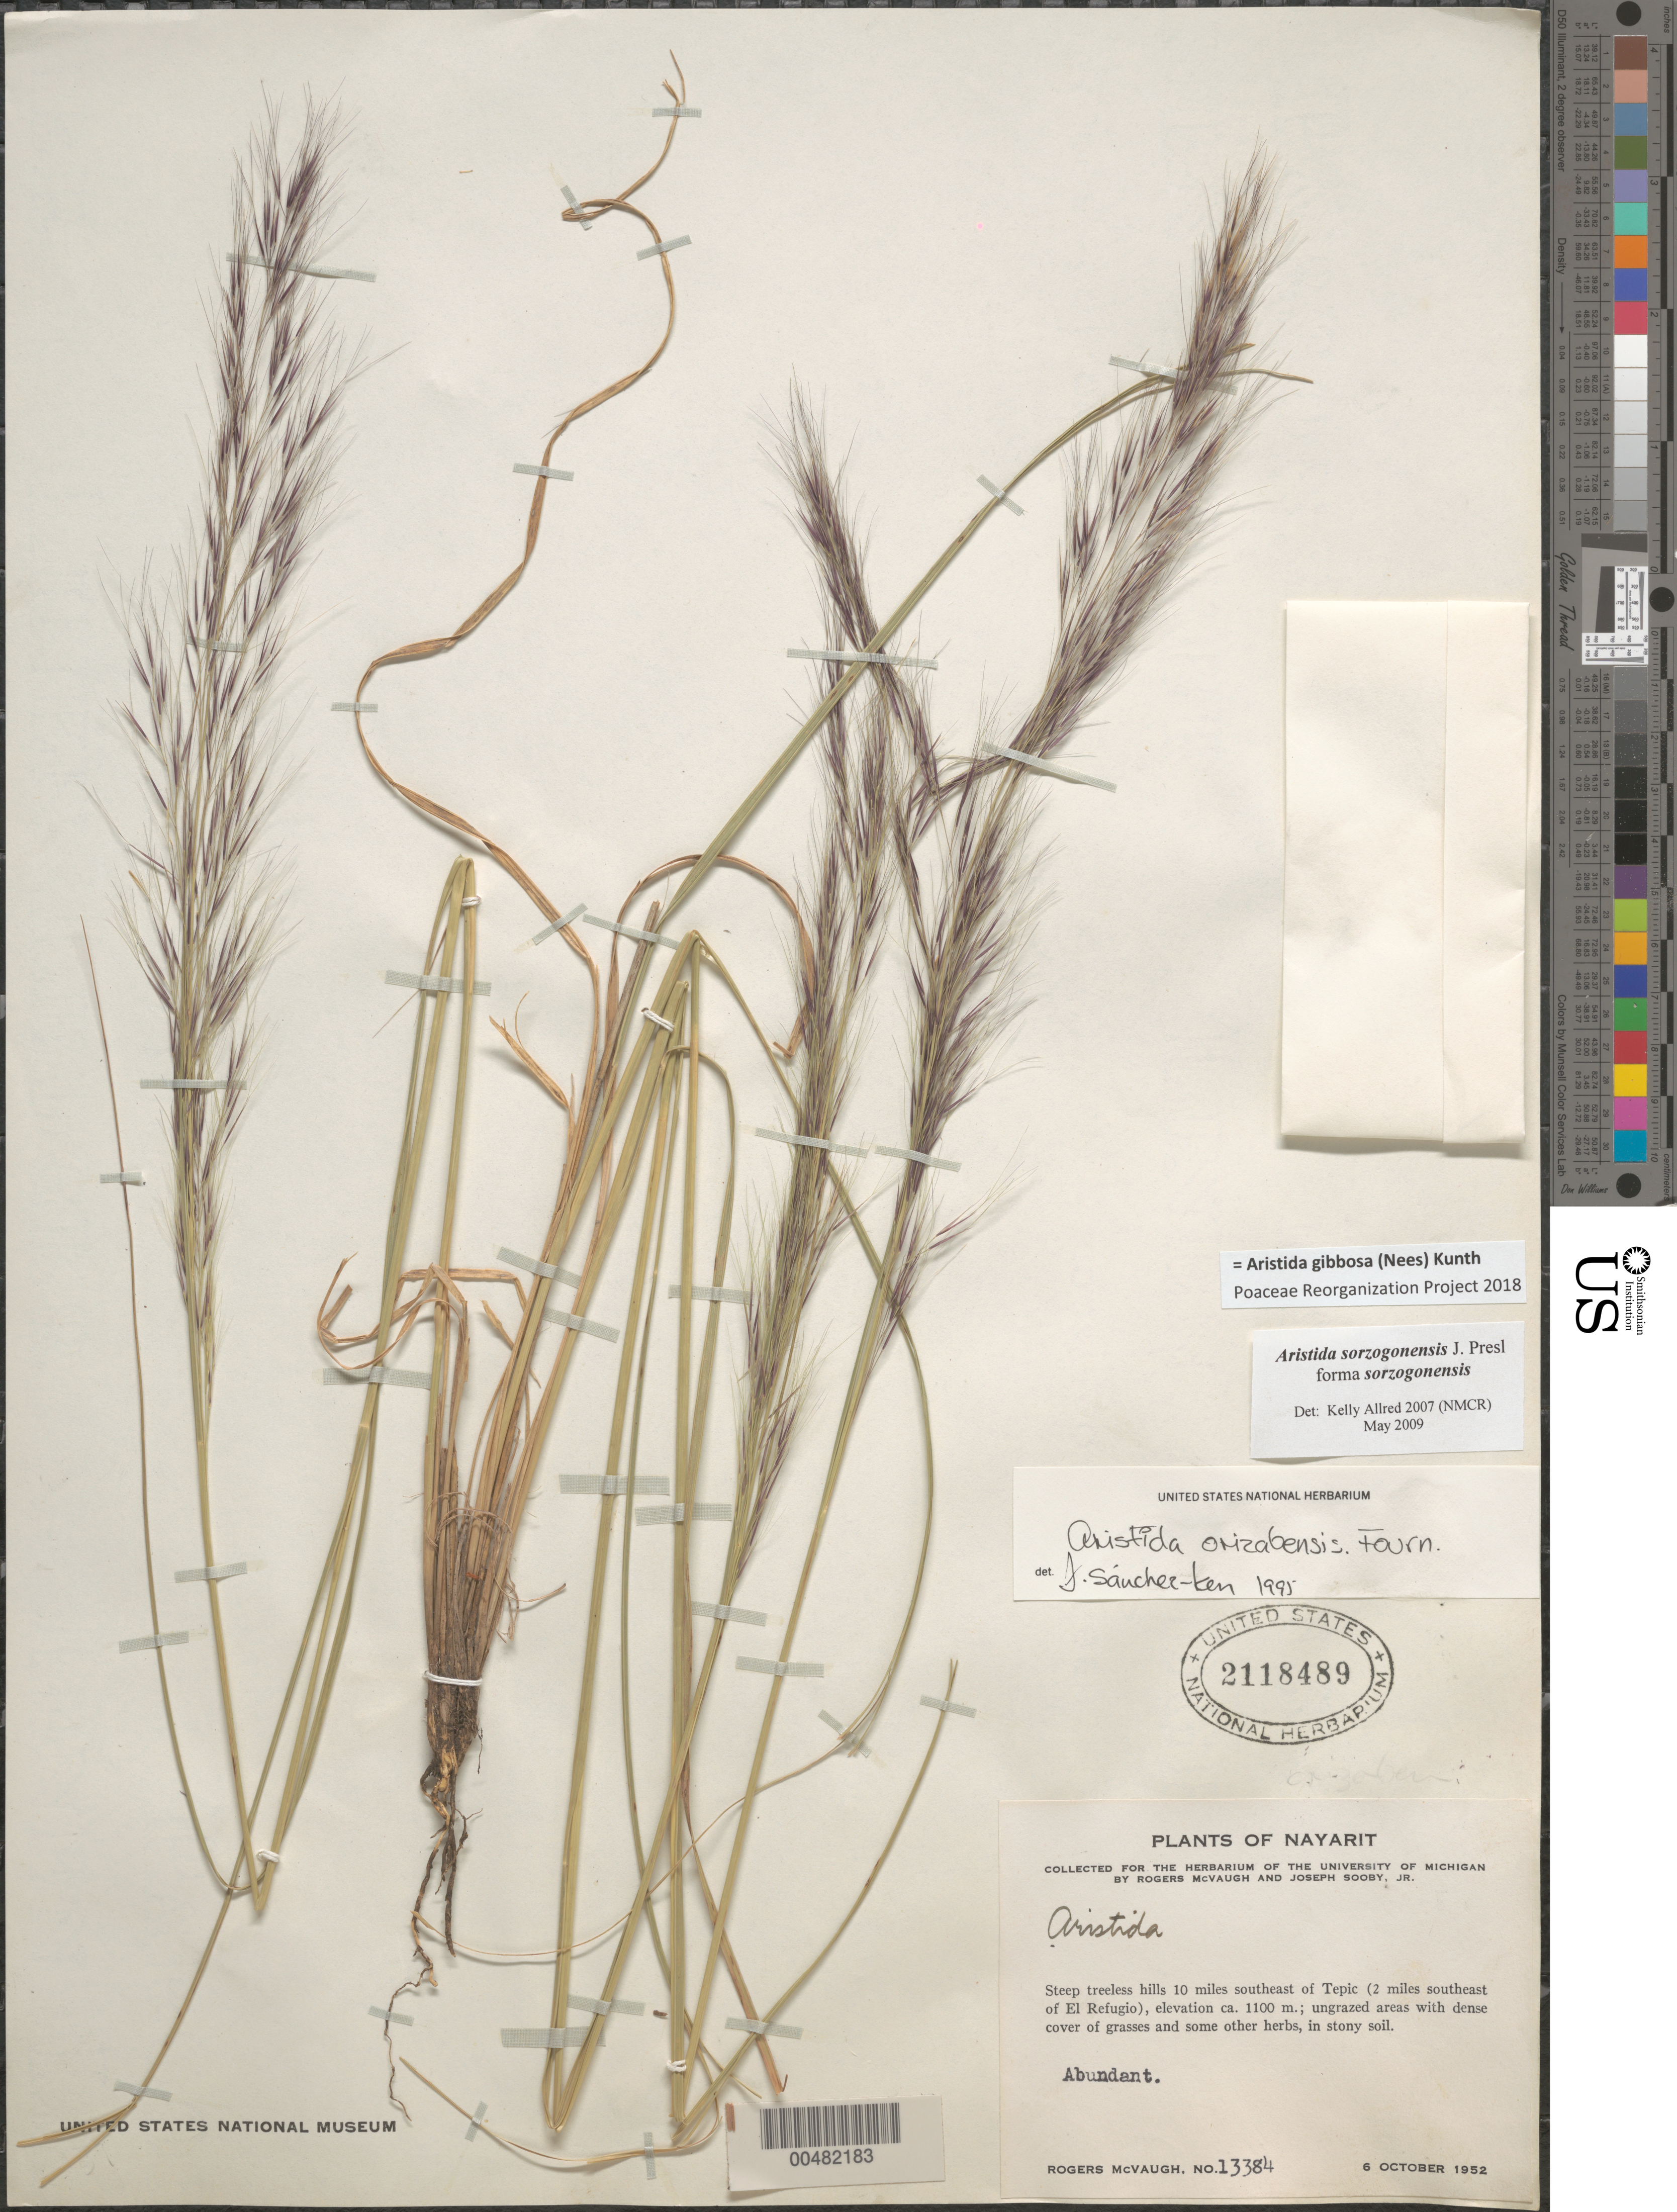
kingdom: Plantae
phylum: Tracheophyta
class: Liliopsida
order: Poales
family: Poaceae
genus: Aristida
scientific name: Aristida gibbosa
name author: (Nees) Kunth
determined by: Poaceae Reorganization Project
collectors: R. McVaugh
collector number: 13384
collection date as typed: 6 Oct 1952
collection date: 1952-10-06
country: Mexico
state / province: Nayarit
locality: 10 mi SE of Tepic (2 mi SE of El Refugio)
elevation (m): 1100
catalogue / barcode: US 2118489